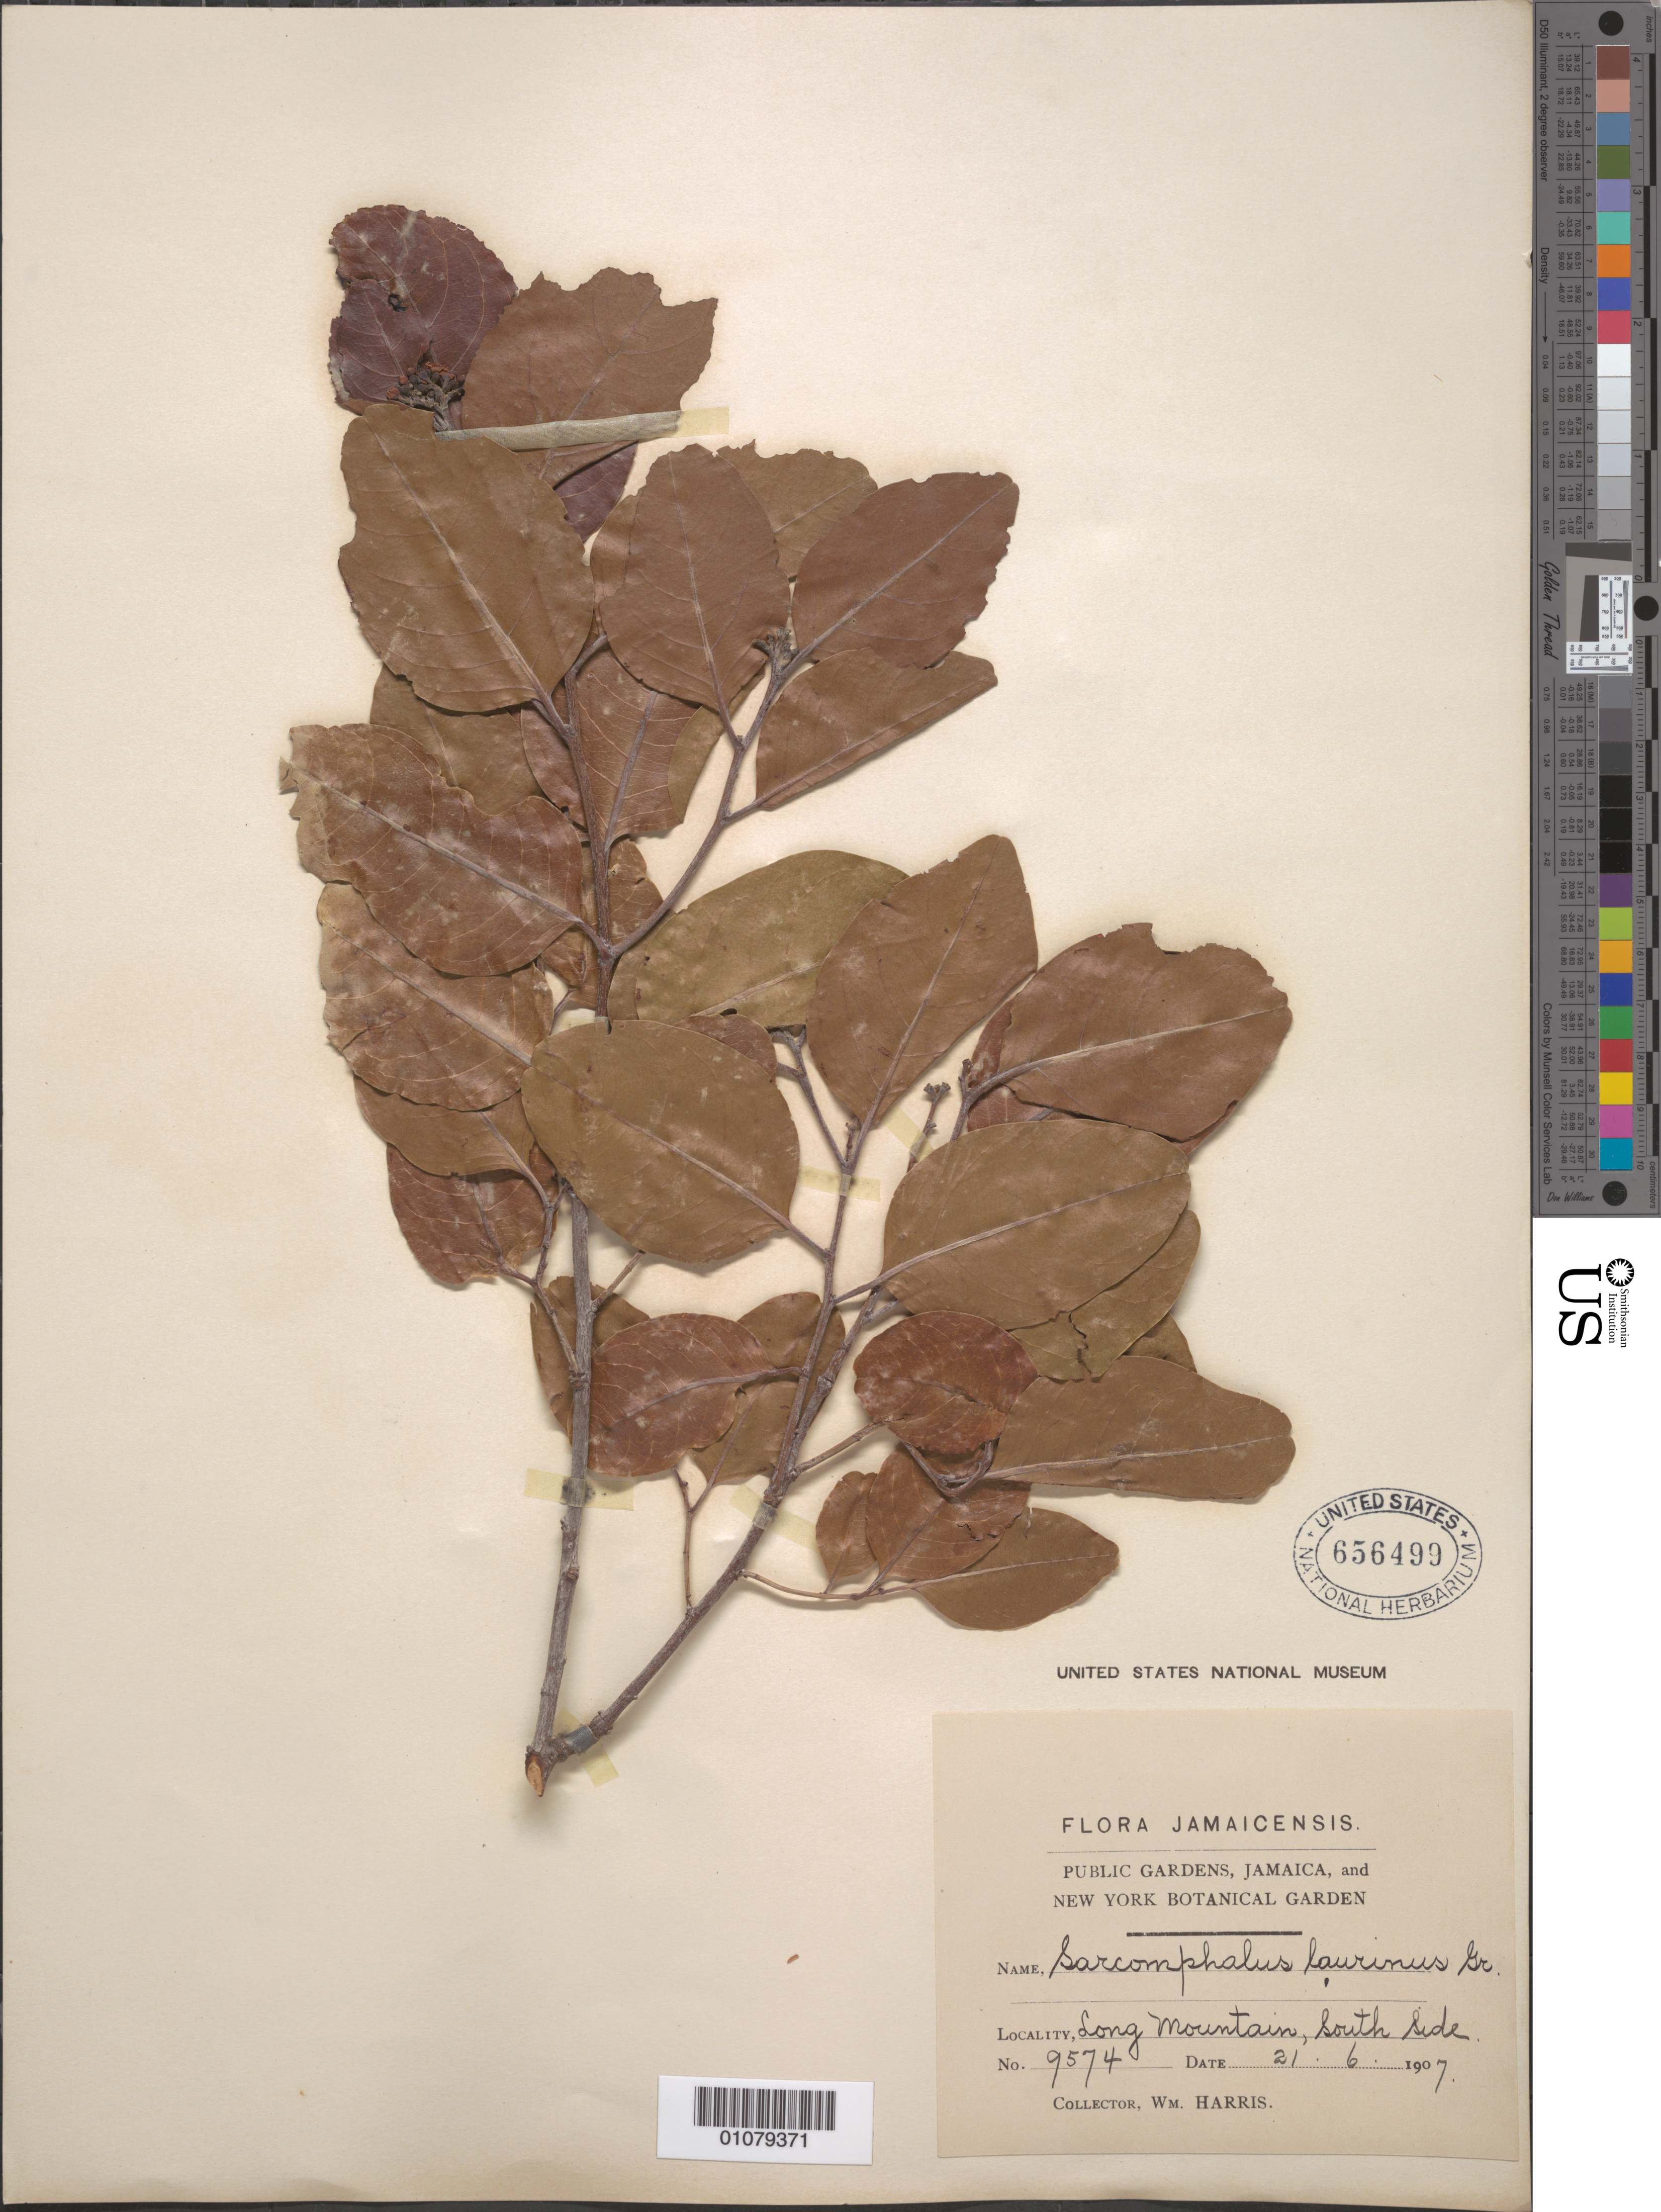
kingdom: Plantae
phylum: Tracheophyta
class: Magnoliopsida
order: Rosales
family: Rhamnaceae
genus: Sarcomphalus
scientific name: Sarcomphalus laurinus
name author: Griseb.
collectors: W. Harris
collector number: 9574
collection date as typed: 21 Jun 1907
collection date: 1907-06-21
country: Jamaica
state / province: Kingston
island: Jamaica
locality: Long Mountain, South side.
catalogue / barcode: US 656499